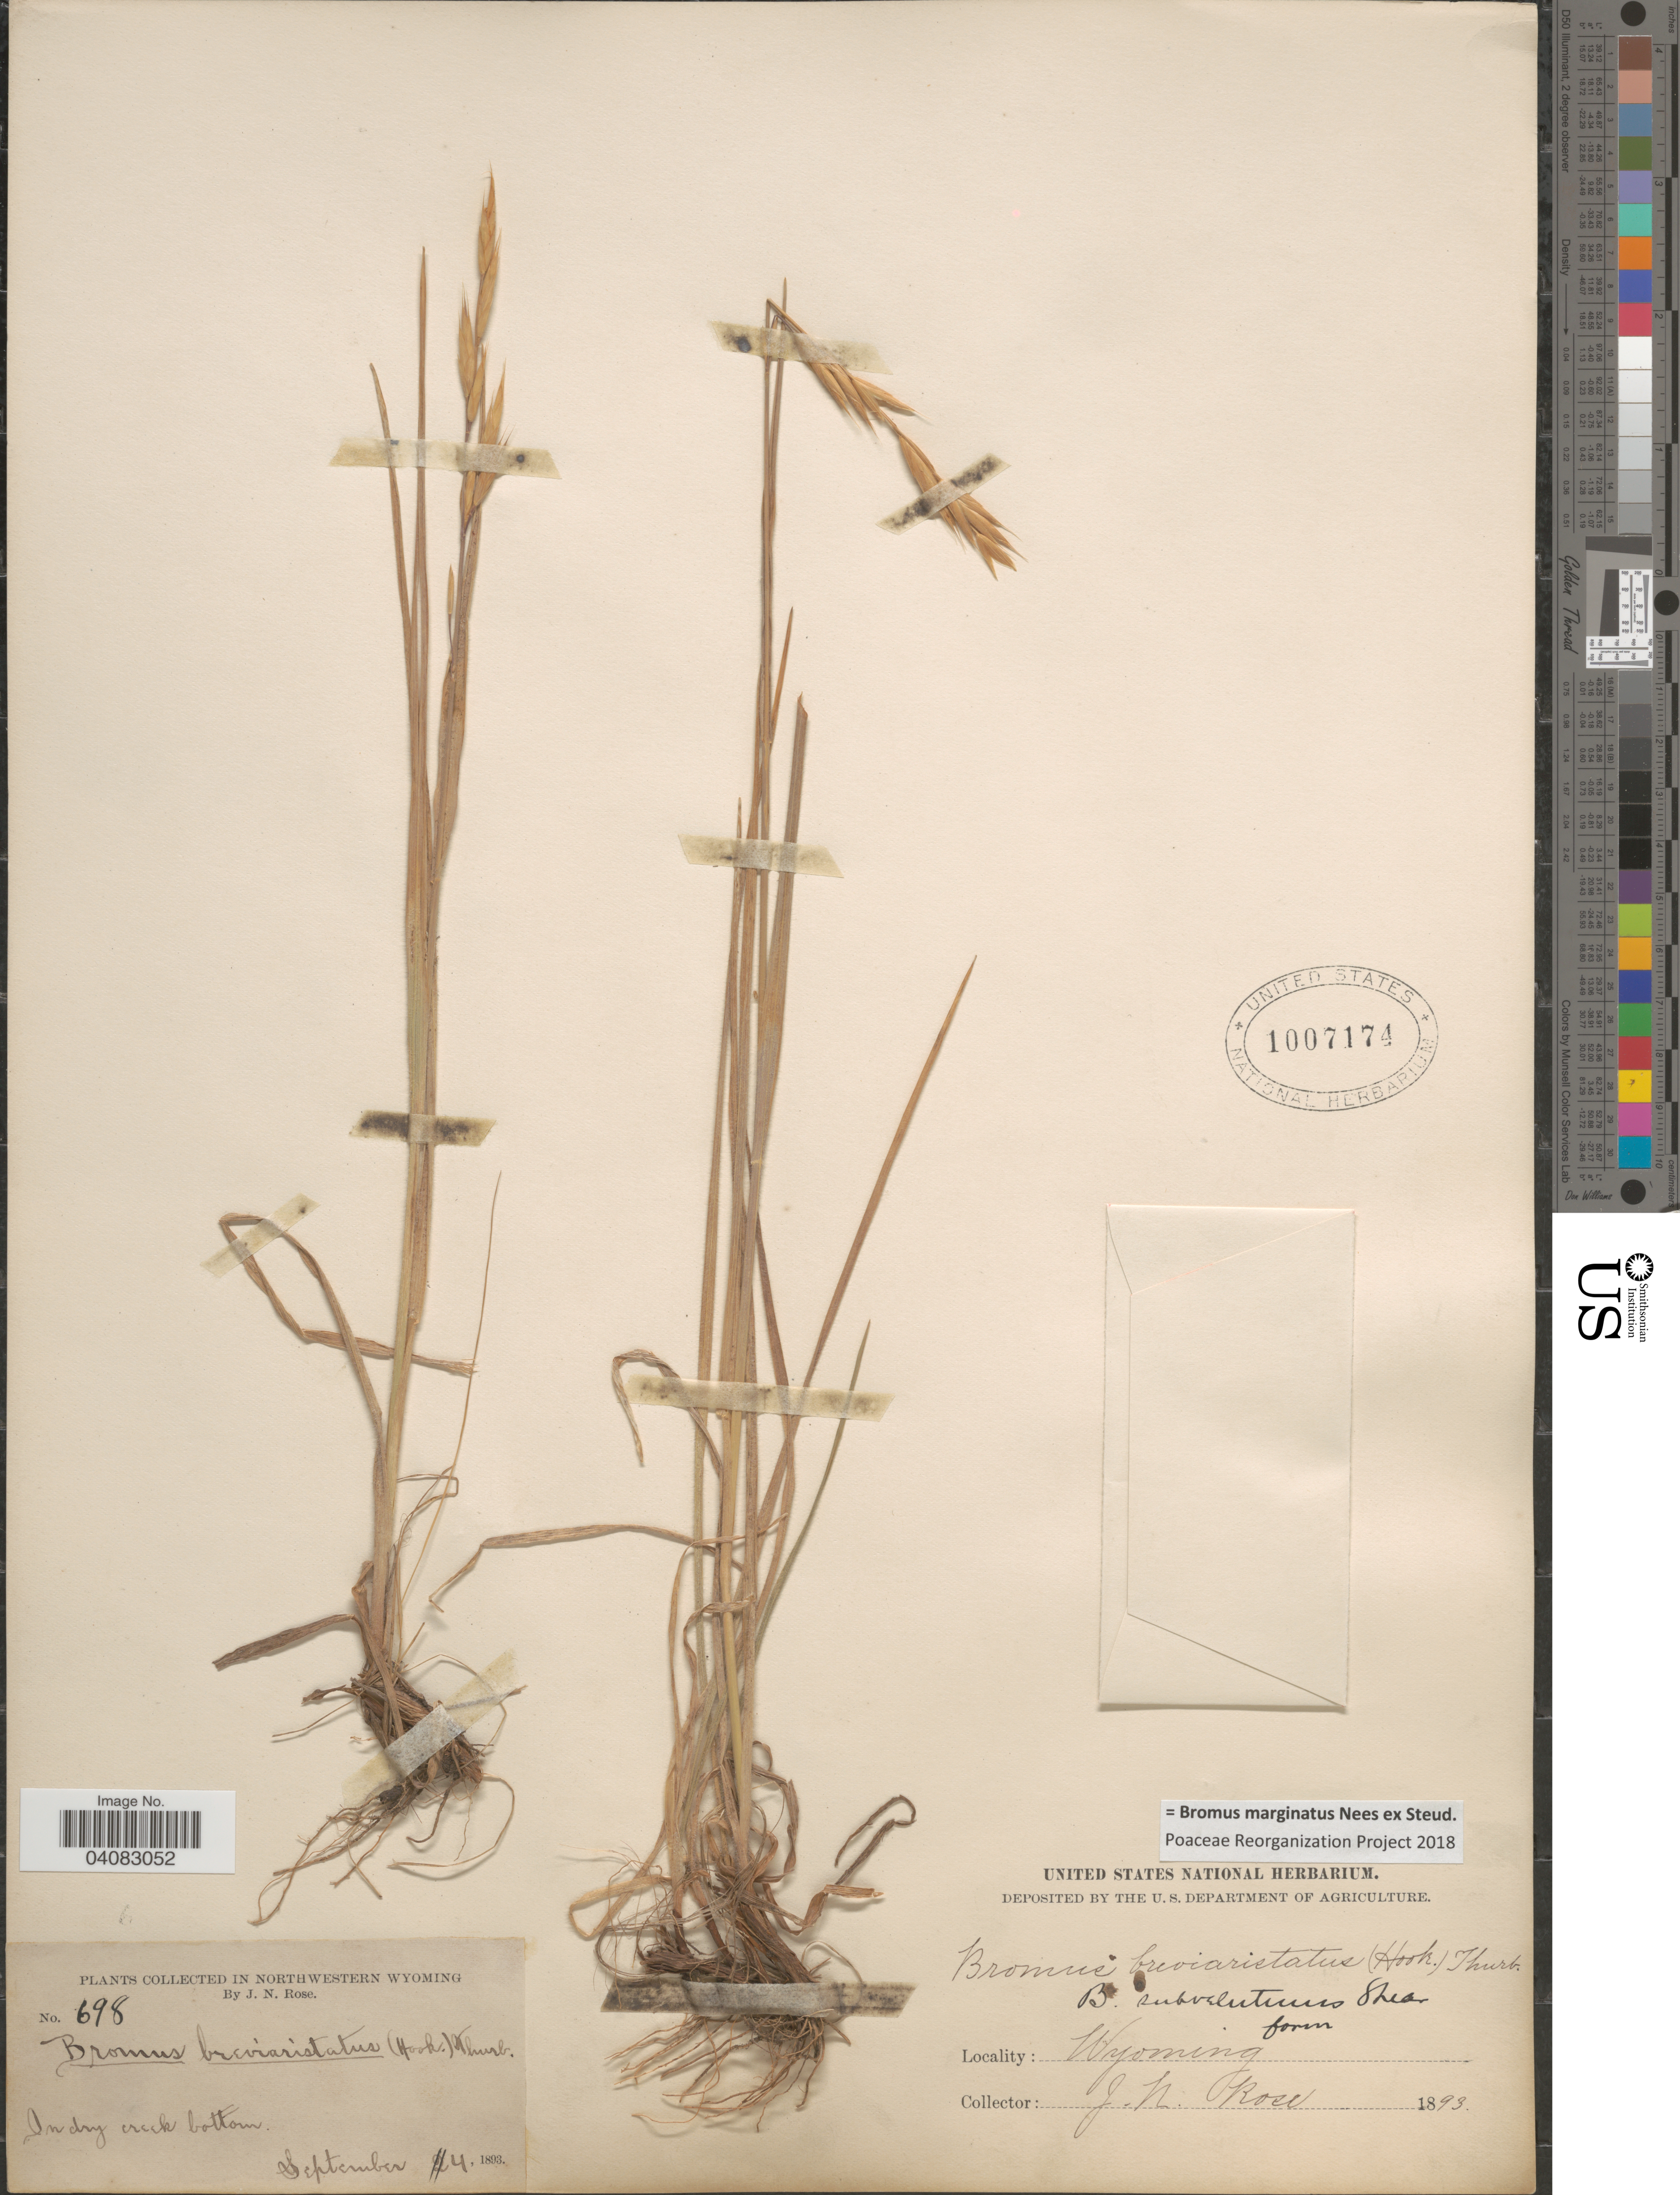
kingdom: Plantae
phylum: Tracheophyta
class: Liliopsida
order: Poales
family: Poaceae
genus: Bromus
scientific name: Bromus marginatus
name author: Nees ex Steud.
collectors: J. N. Rose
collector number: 698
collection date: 1893-09-04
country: United States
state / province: Wyoming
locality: Northwestern Wyoming. In dry creek bottom.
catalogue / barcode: US 1007174